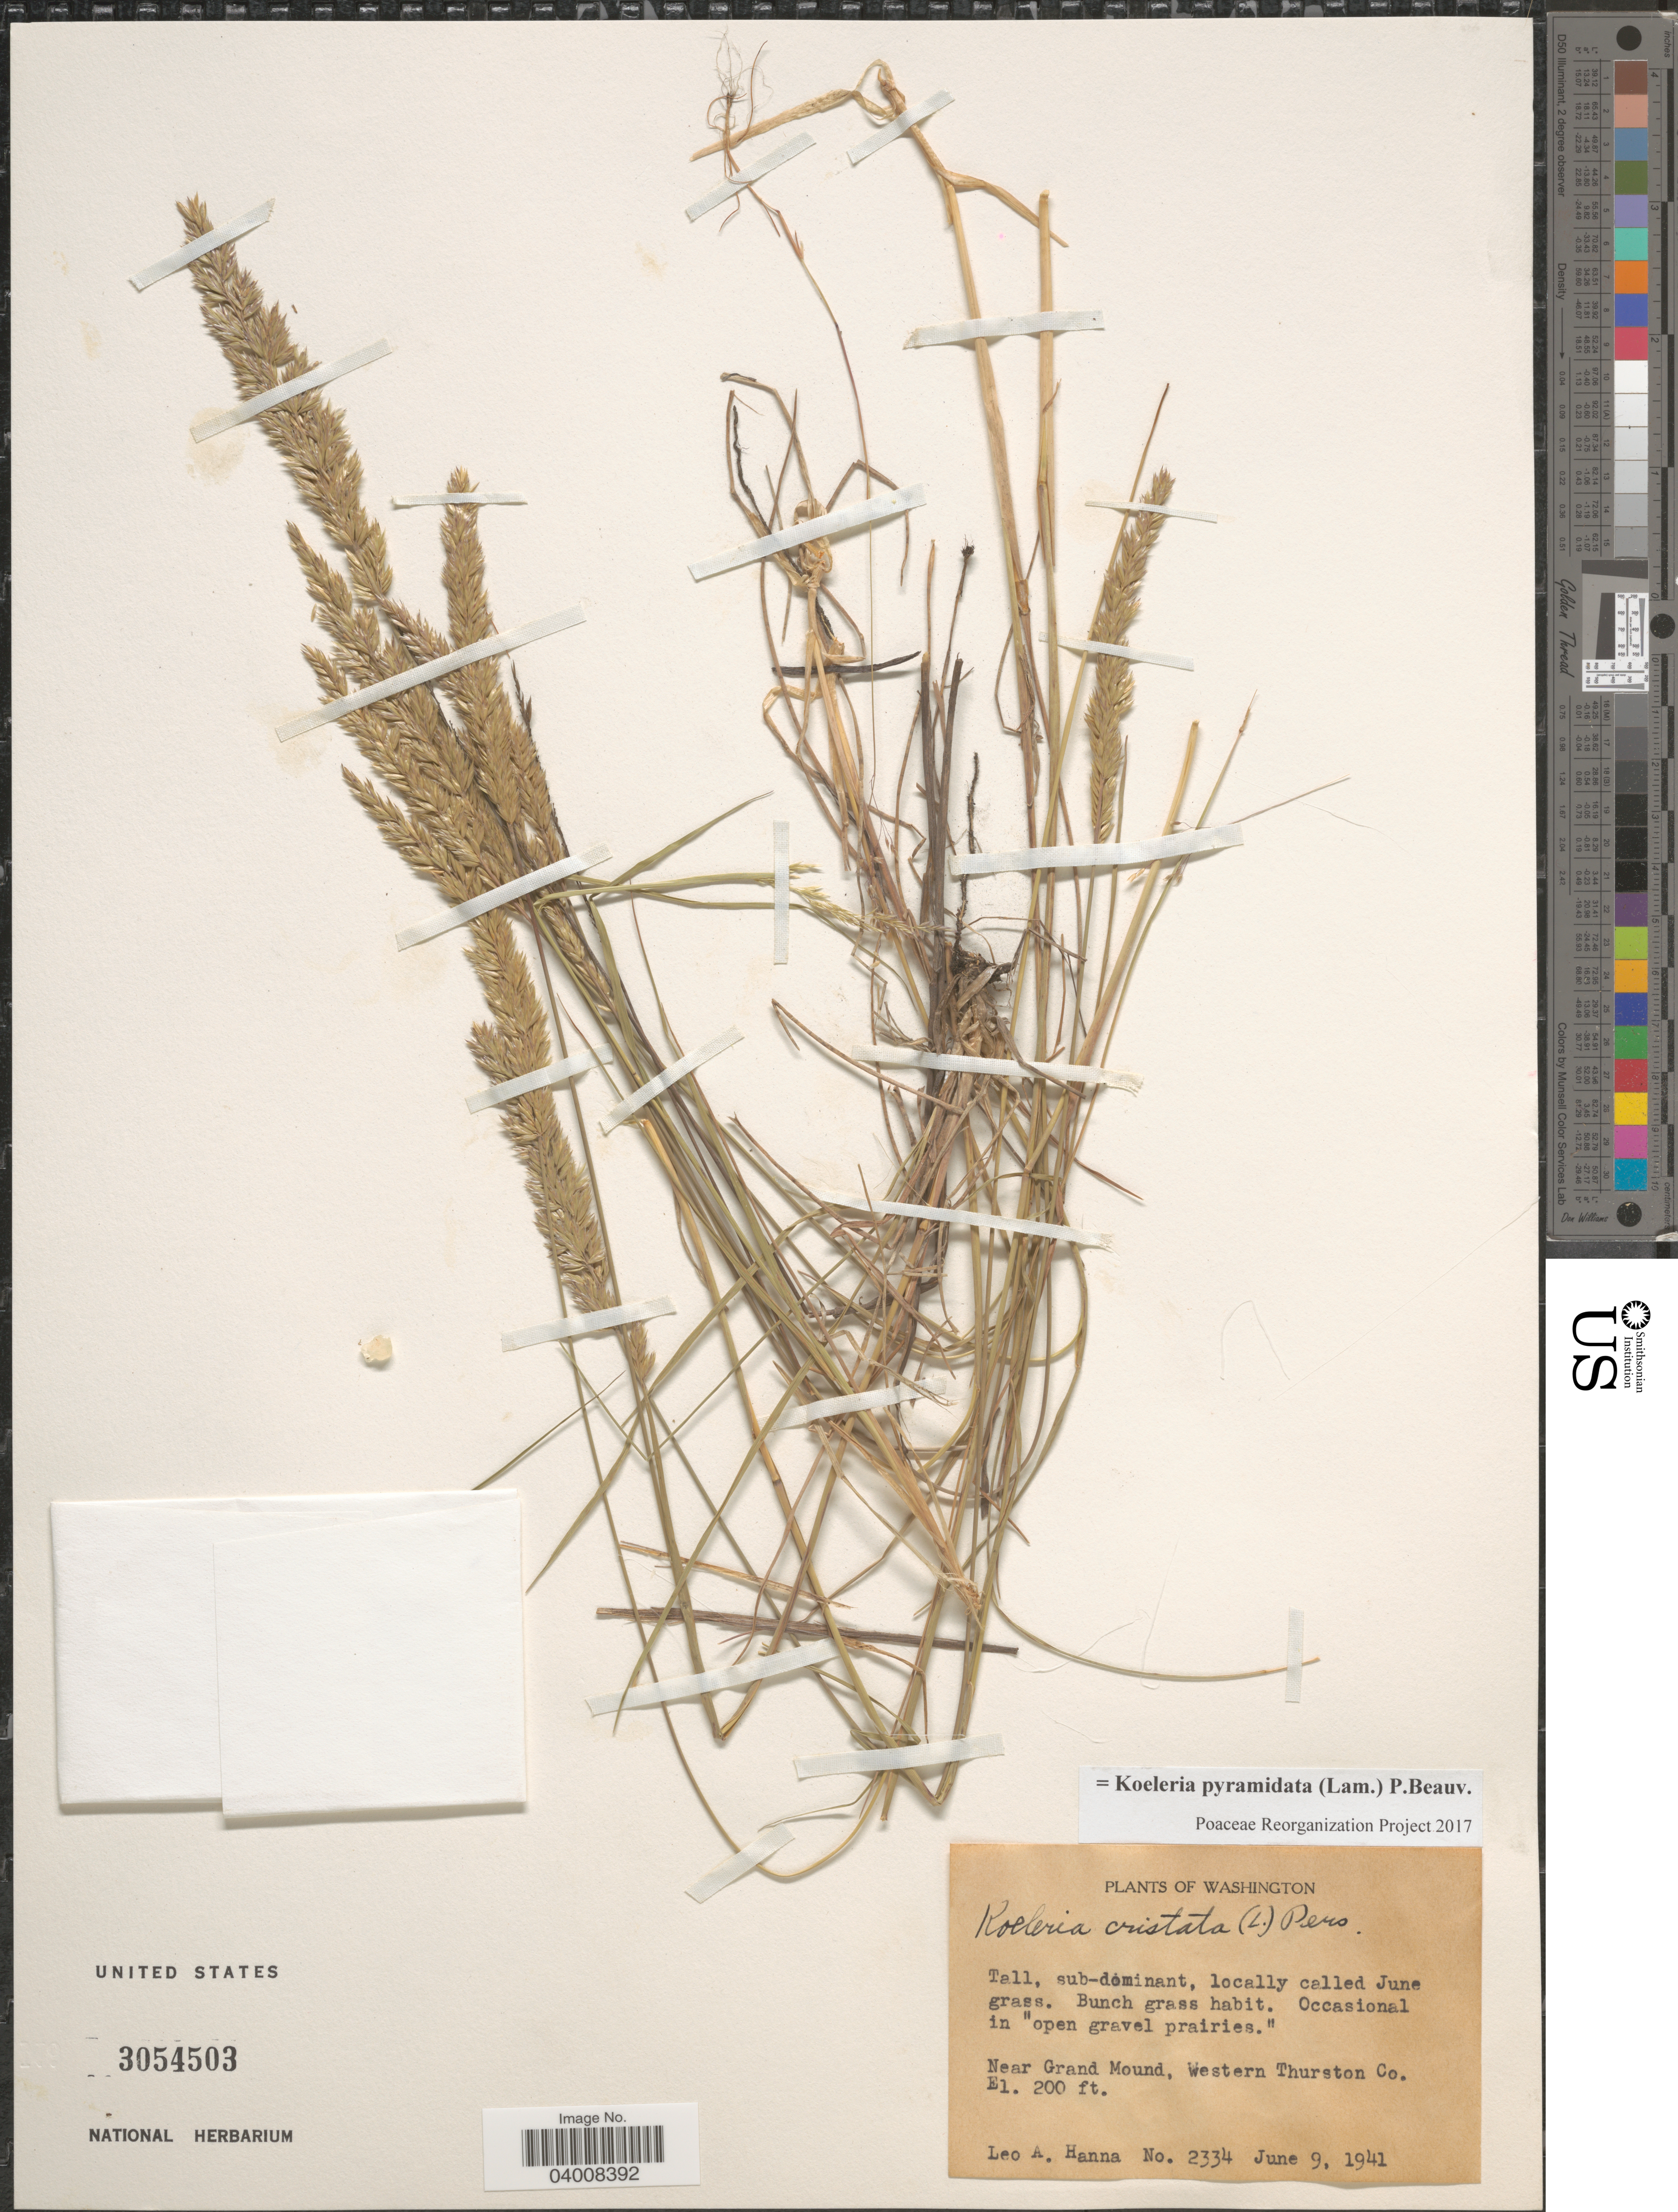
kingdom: Plantae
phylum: Tracheophyta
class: Liliopsida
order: Poales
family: Poaceae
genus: Koeleria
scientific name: Koeleria pyramidata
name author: (Lam.) P. Beauv.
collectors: L. Hanna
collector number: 2334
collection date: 1941-06-09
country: United States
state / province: Washington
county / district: Thurston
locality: Near Grand Mound, Western Thurston Co.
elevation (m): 61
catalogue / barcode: US 3054503